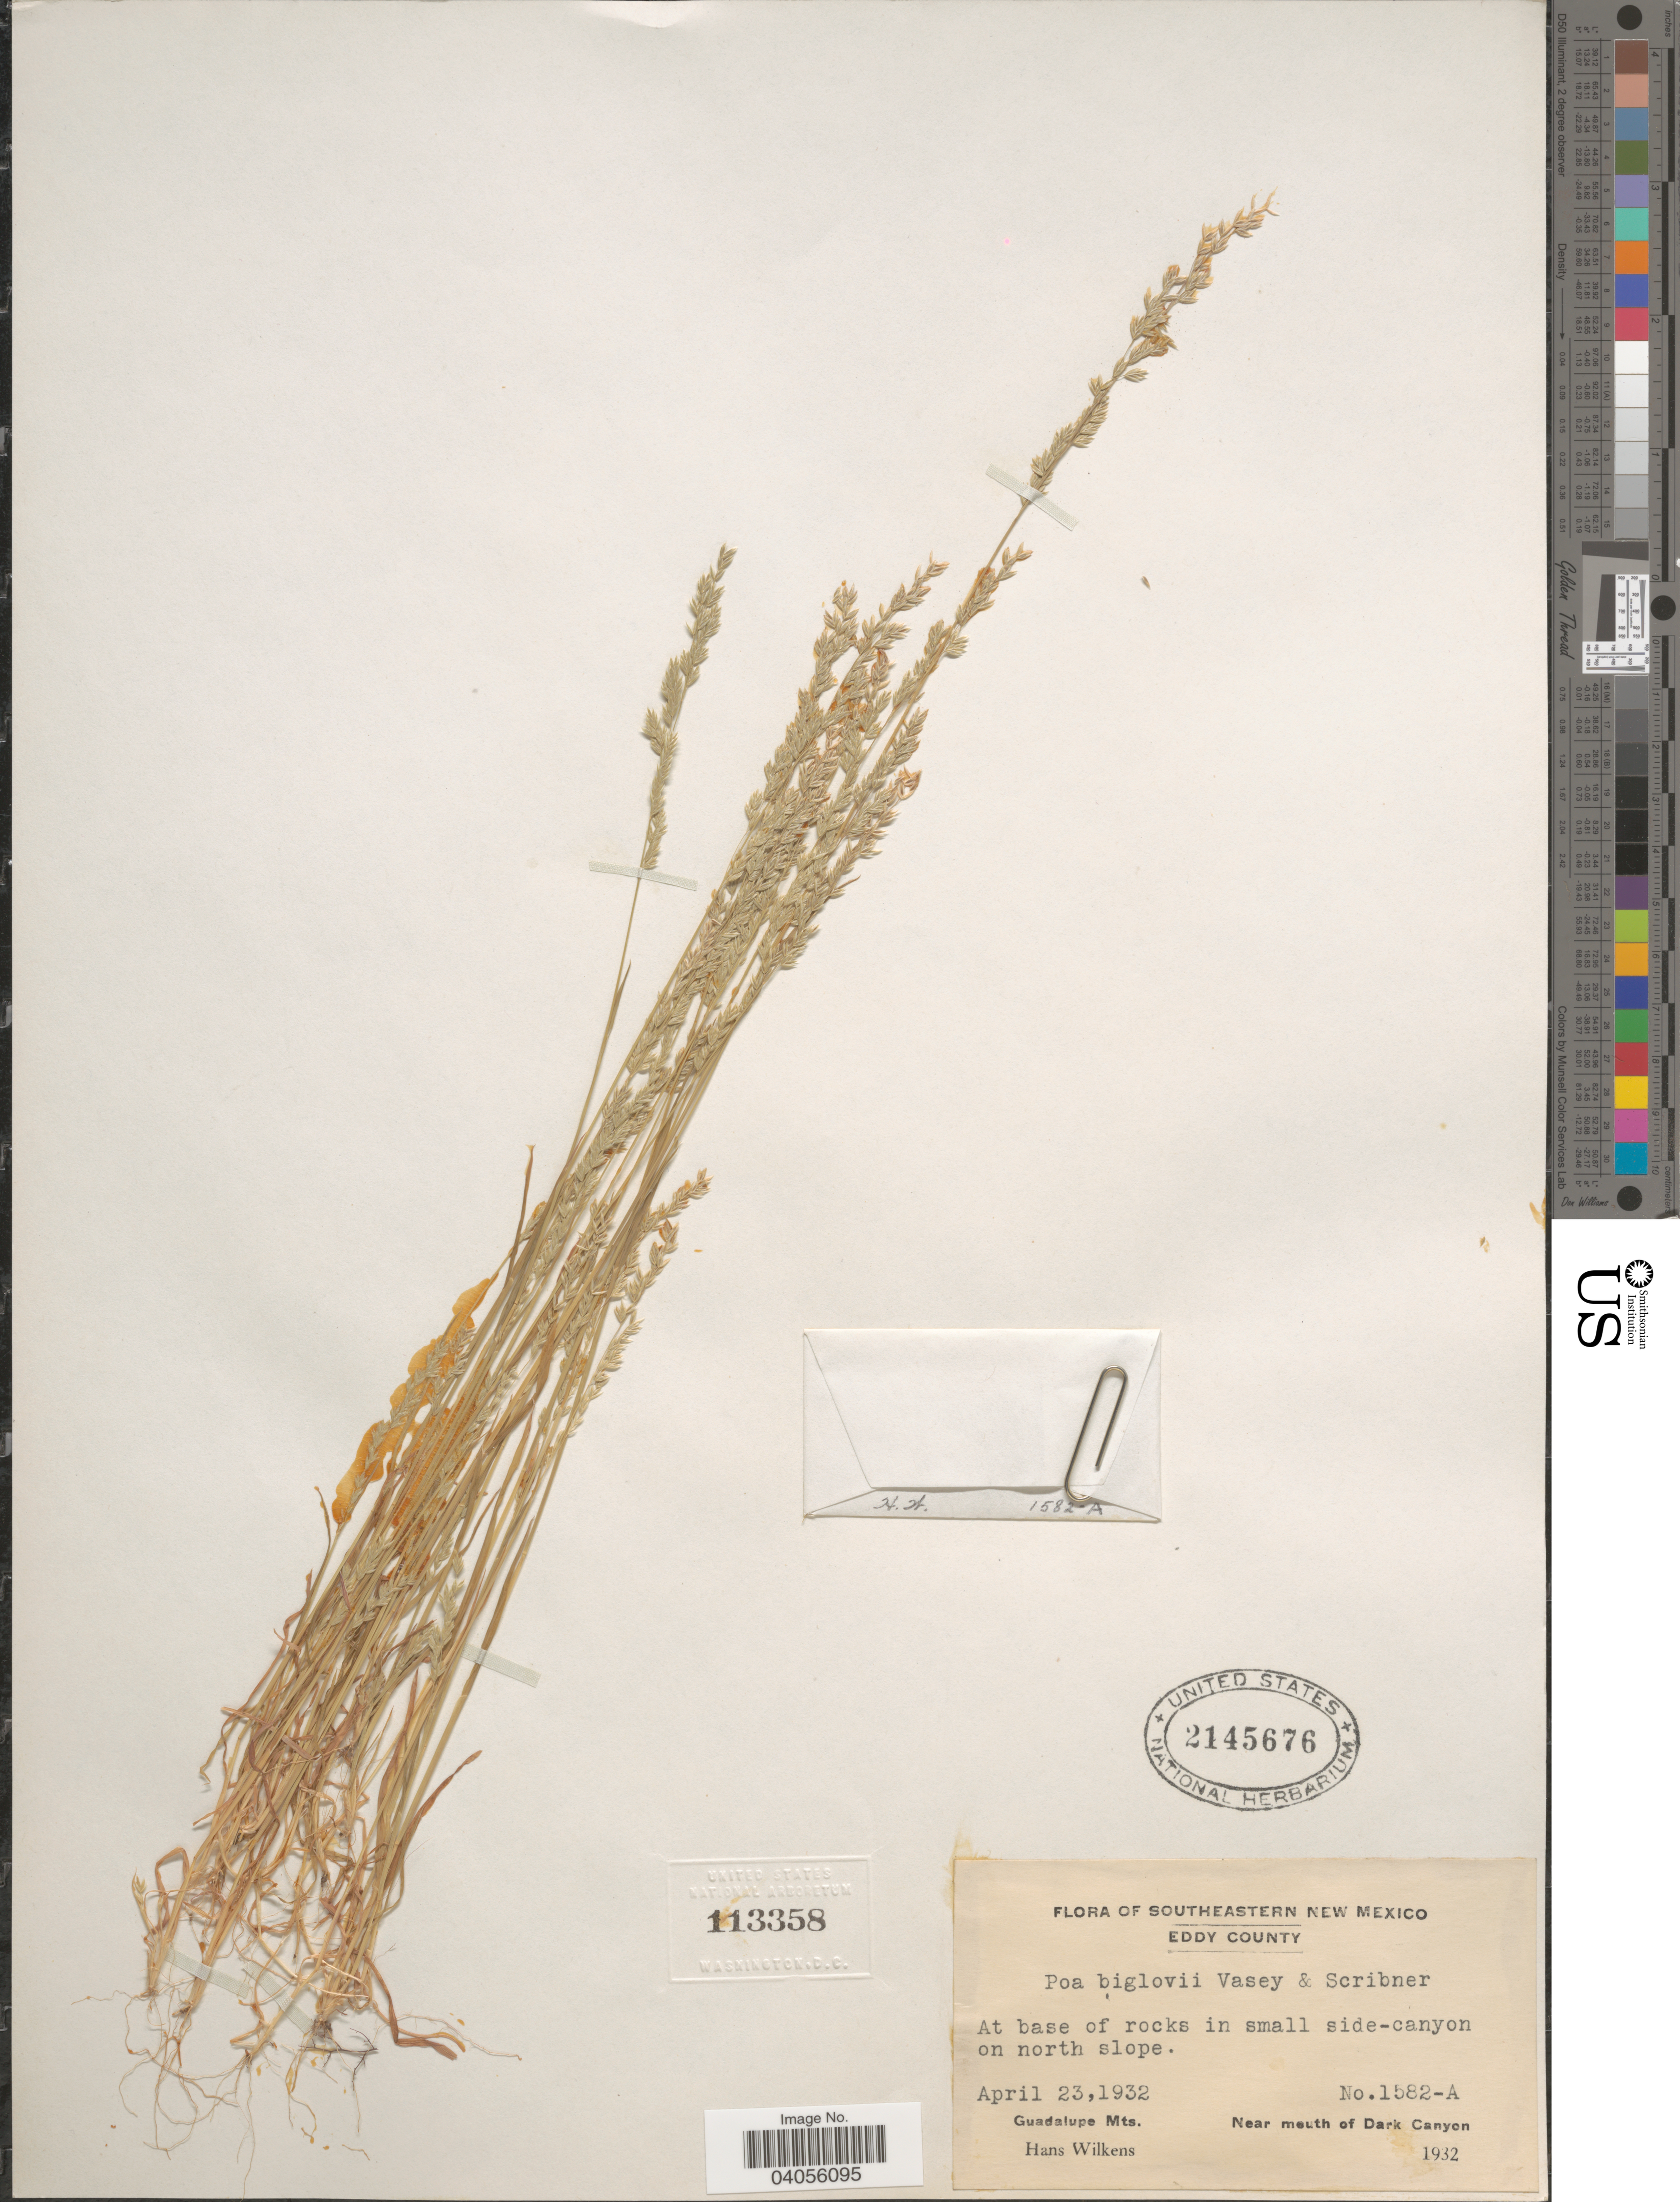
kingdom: Plantae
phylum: Tracheophyta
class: Liliopsida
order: Poales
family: Poaceae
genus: Poa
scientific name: Poa bigelovii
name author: Vasey & Scribn.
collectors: H. Wilkens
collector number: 1582-A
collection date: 1932-04-23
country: United States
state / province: New Mexico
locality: Southeastern New Mexico. At base of rocks in small side-canyon on north slope. Guadalupe Mts. Near mouth of Dark Canyon.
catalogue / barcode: US 2145676